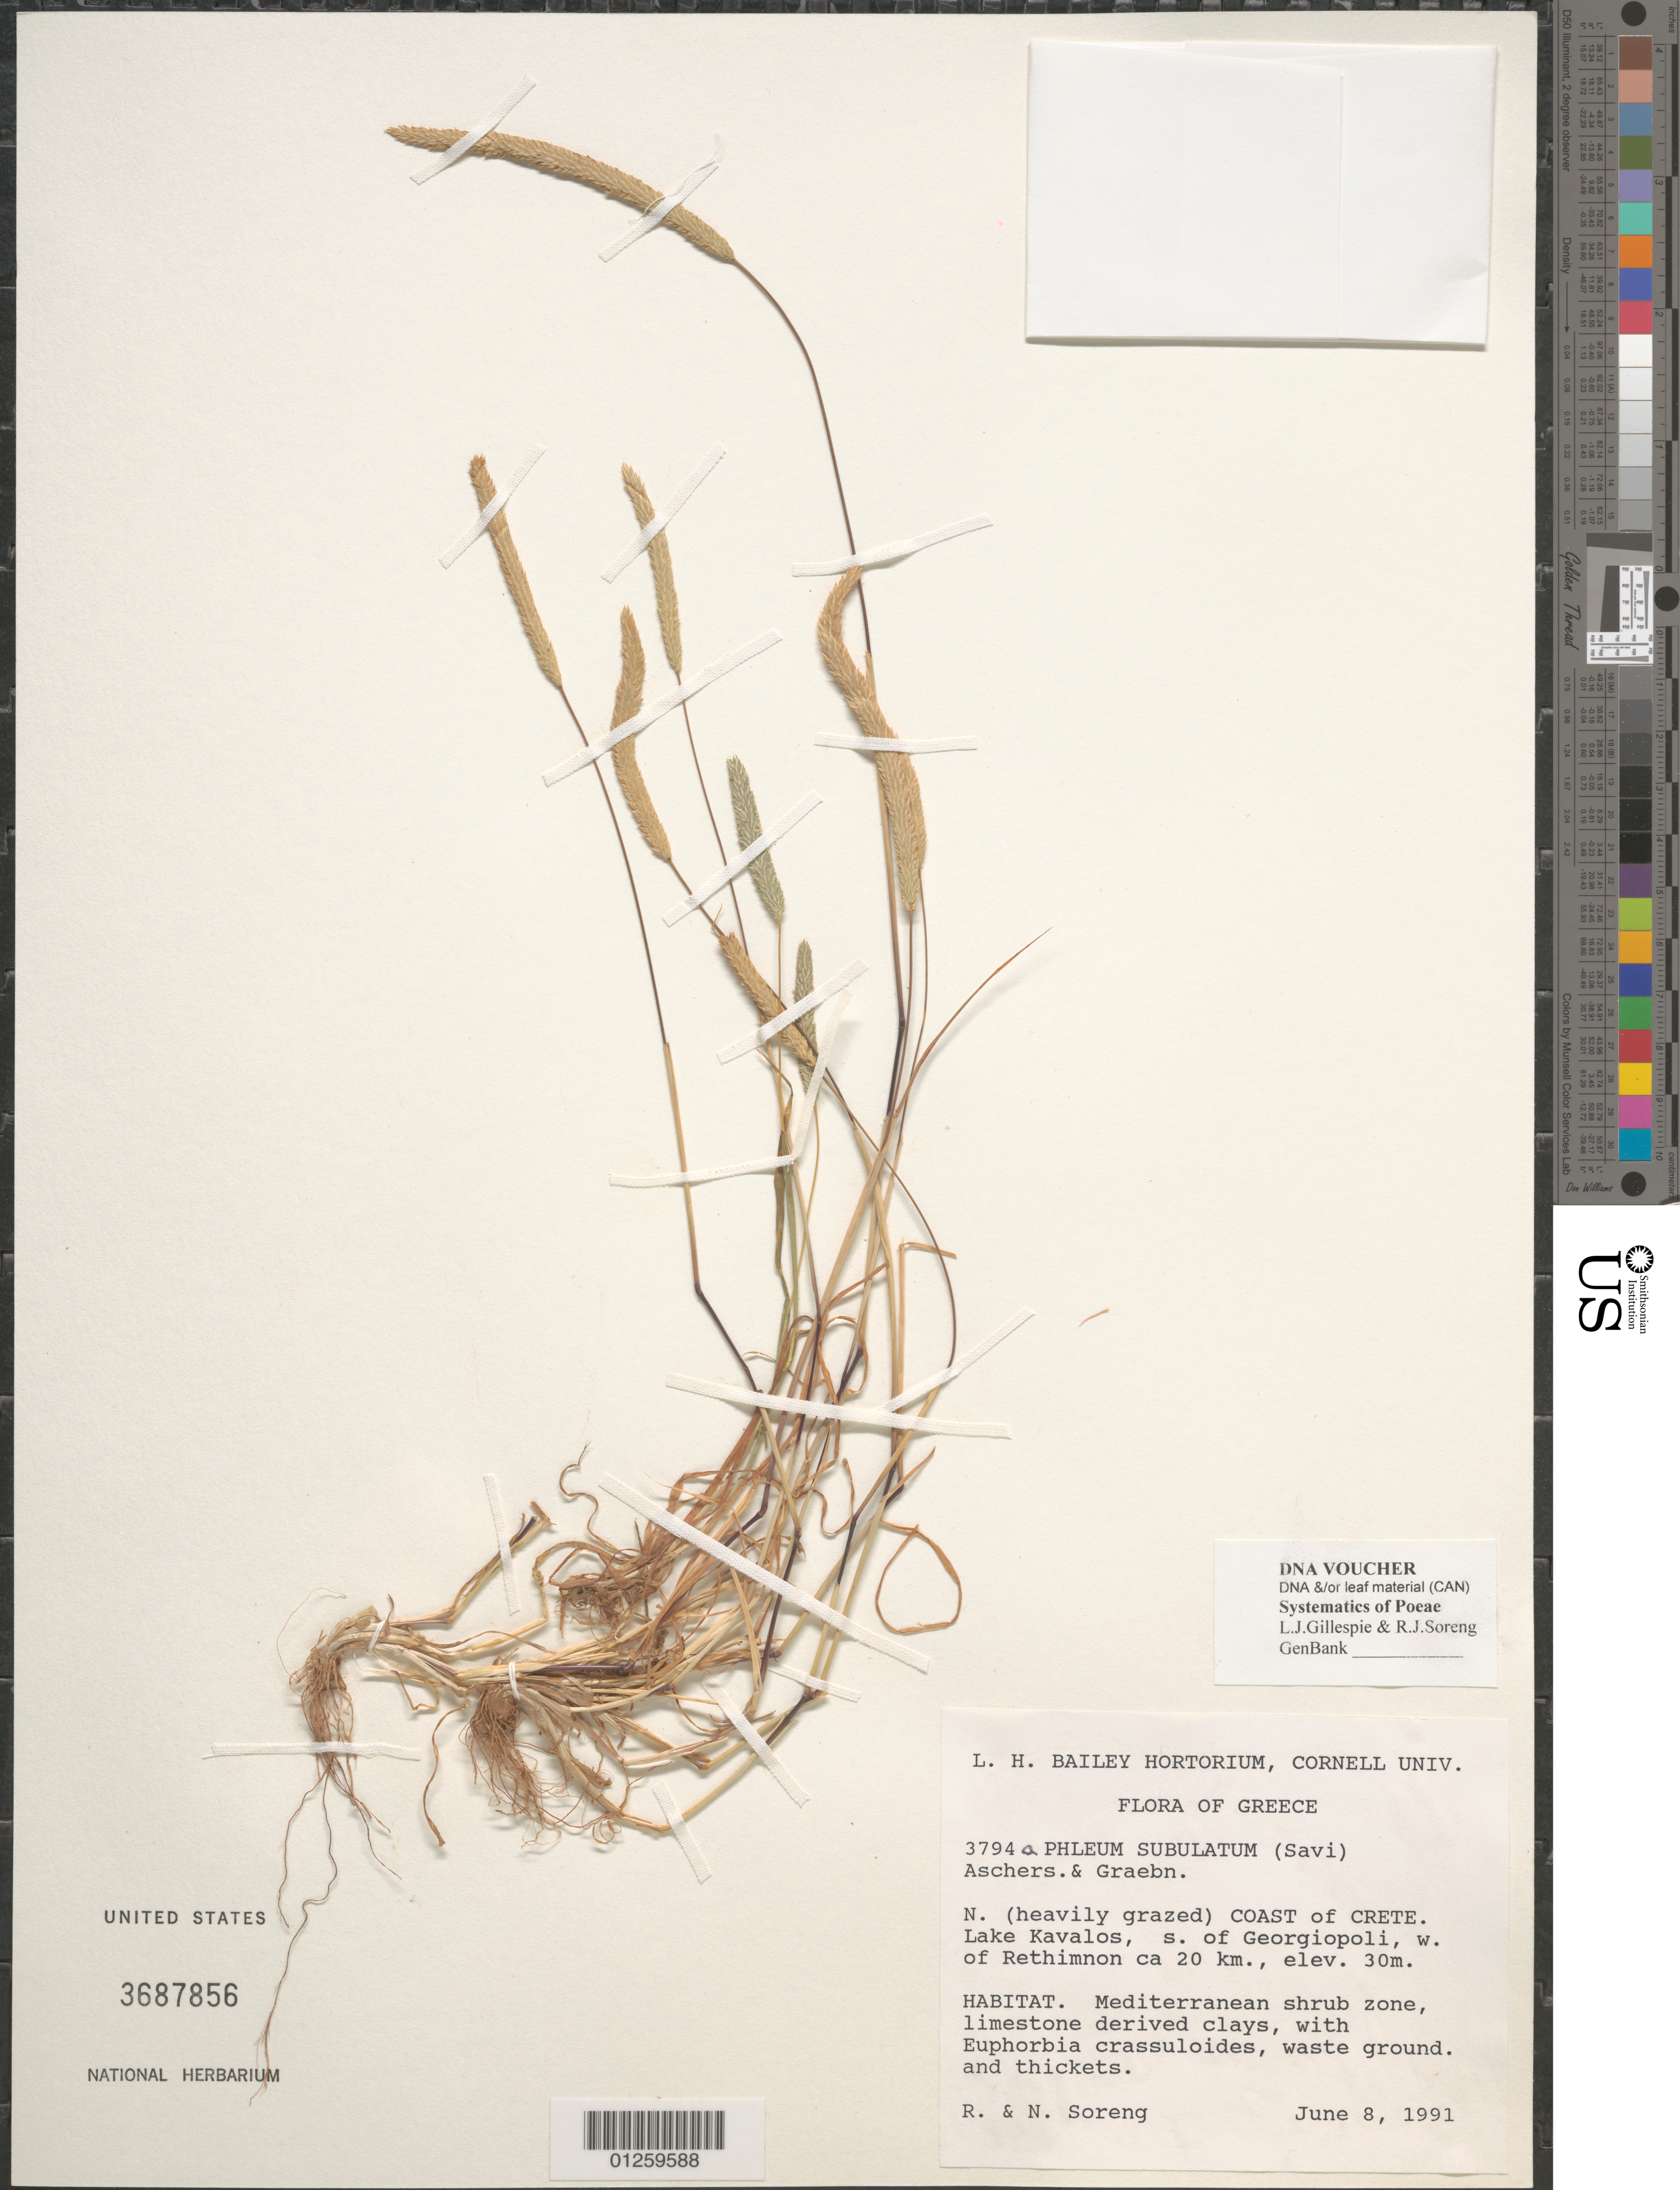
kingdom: Plantae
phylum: Tracheophyta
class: Liliopsida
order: Poales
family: Poaceae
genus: Phleum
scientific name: Phleum subulatum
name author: (Savi) Asch. & Graeb.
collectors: R. J. Soreng & N. L. Soreng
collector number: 3794-a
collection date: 1991-06-08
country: Greece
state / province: Crete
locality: N. (heavily grazed) Coast of Crete. Lake Kavalos, s. of Georgiopoli, w. of Rethimnon ca 20 km.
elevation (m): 30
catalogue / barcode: US 3687856